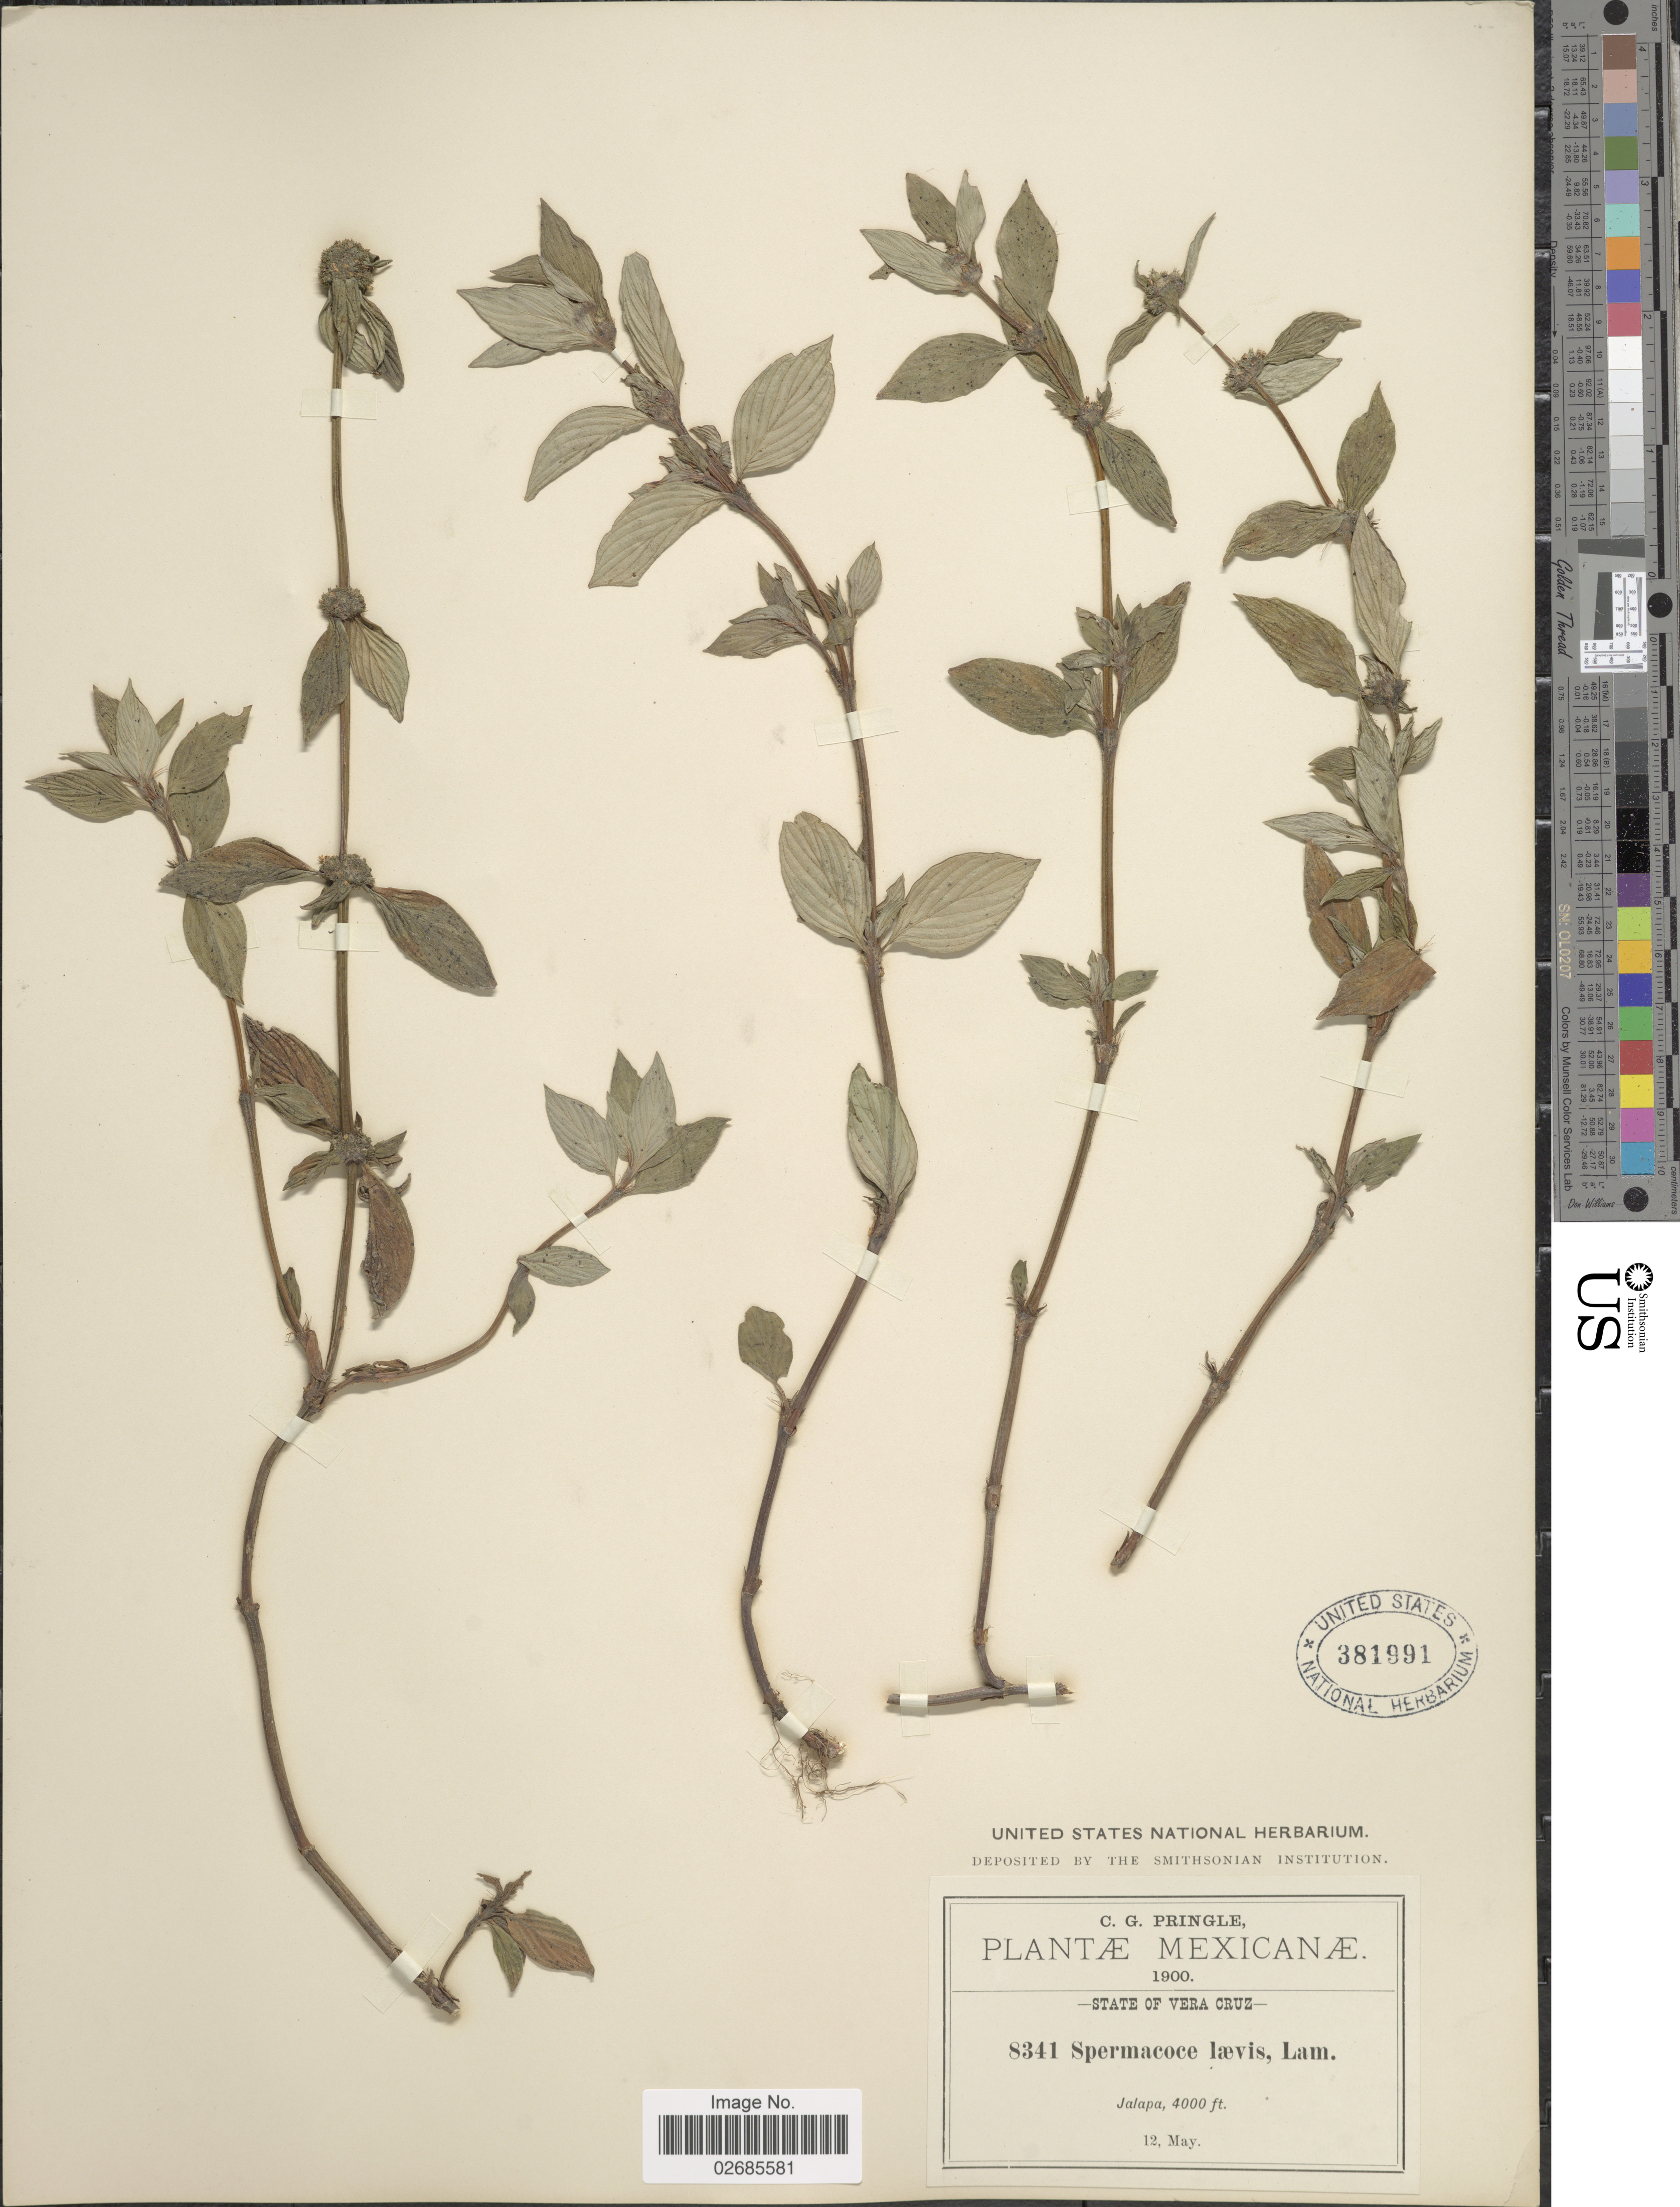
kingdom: Plantae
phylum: Tracheophyta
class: Magnoliopsida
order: Gentianales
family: Rubiaceae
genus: Borreria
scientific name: Borreria assurgens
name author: (Ruiz & Pav.) Griseb.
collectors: C. G. Pringle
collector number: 8341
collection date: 1900-05-12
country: Mexico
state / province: Veracruz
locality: State of Vera Cruz. Jalapa.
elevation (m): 1219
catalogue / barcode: US 381991